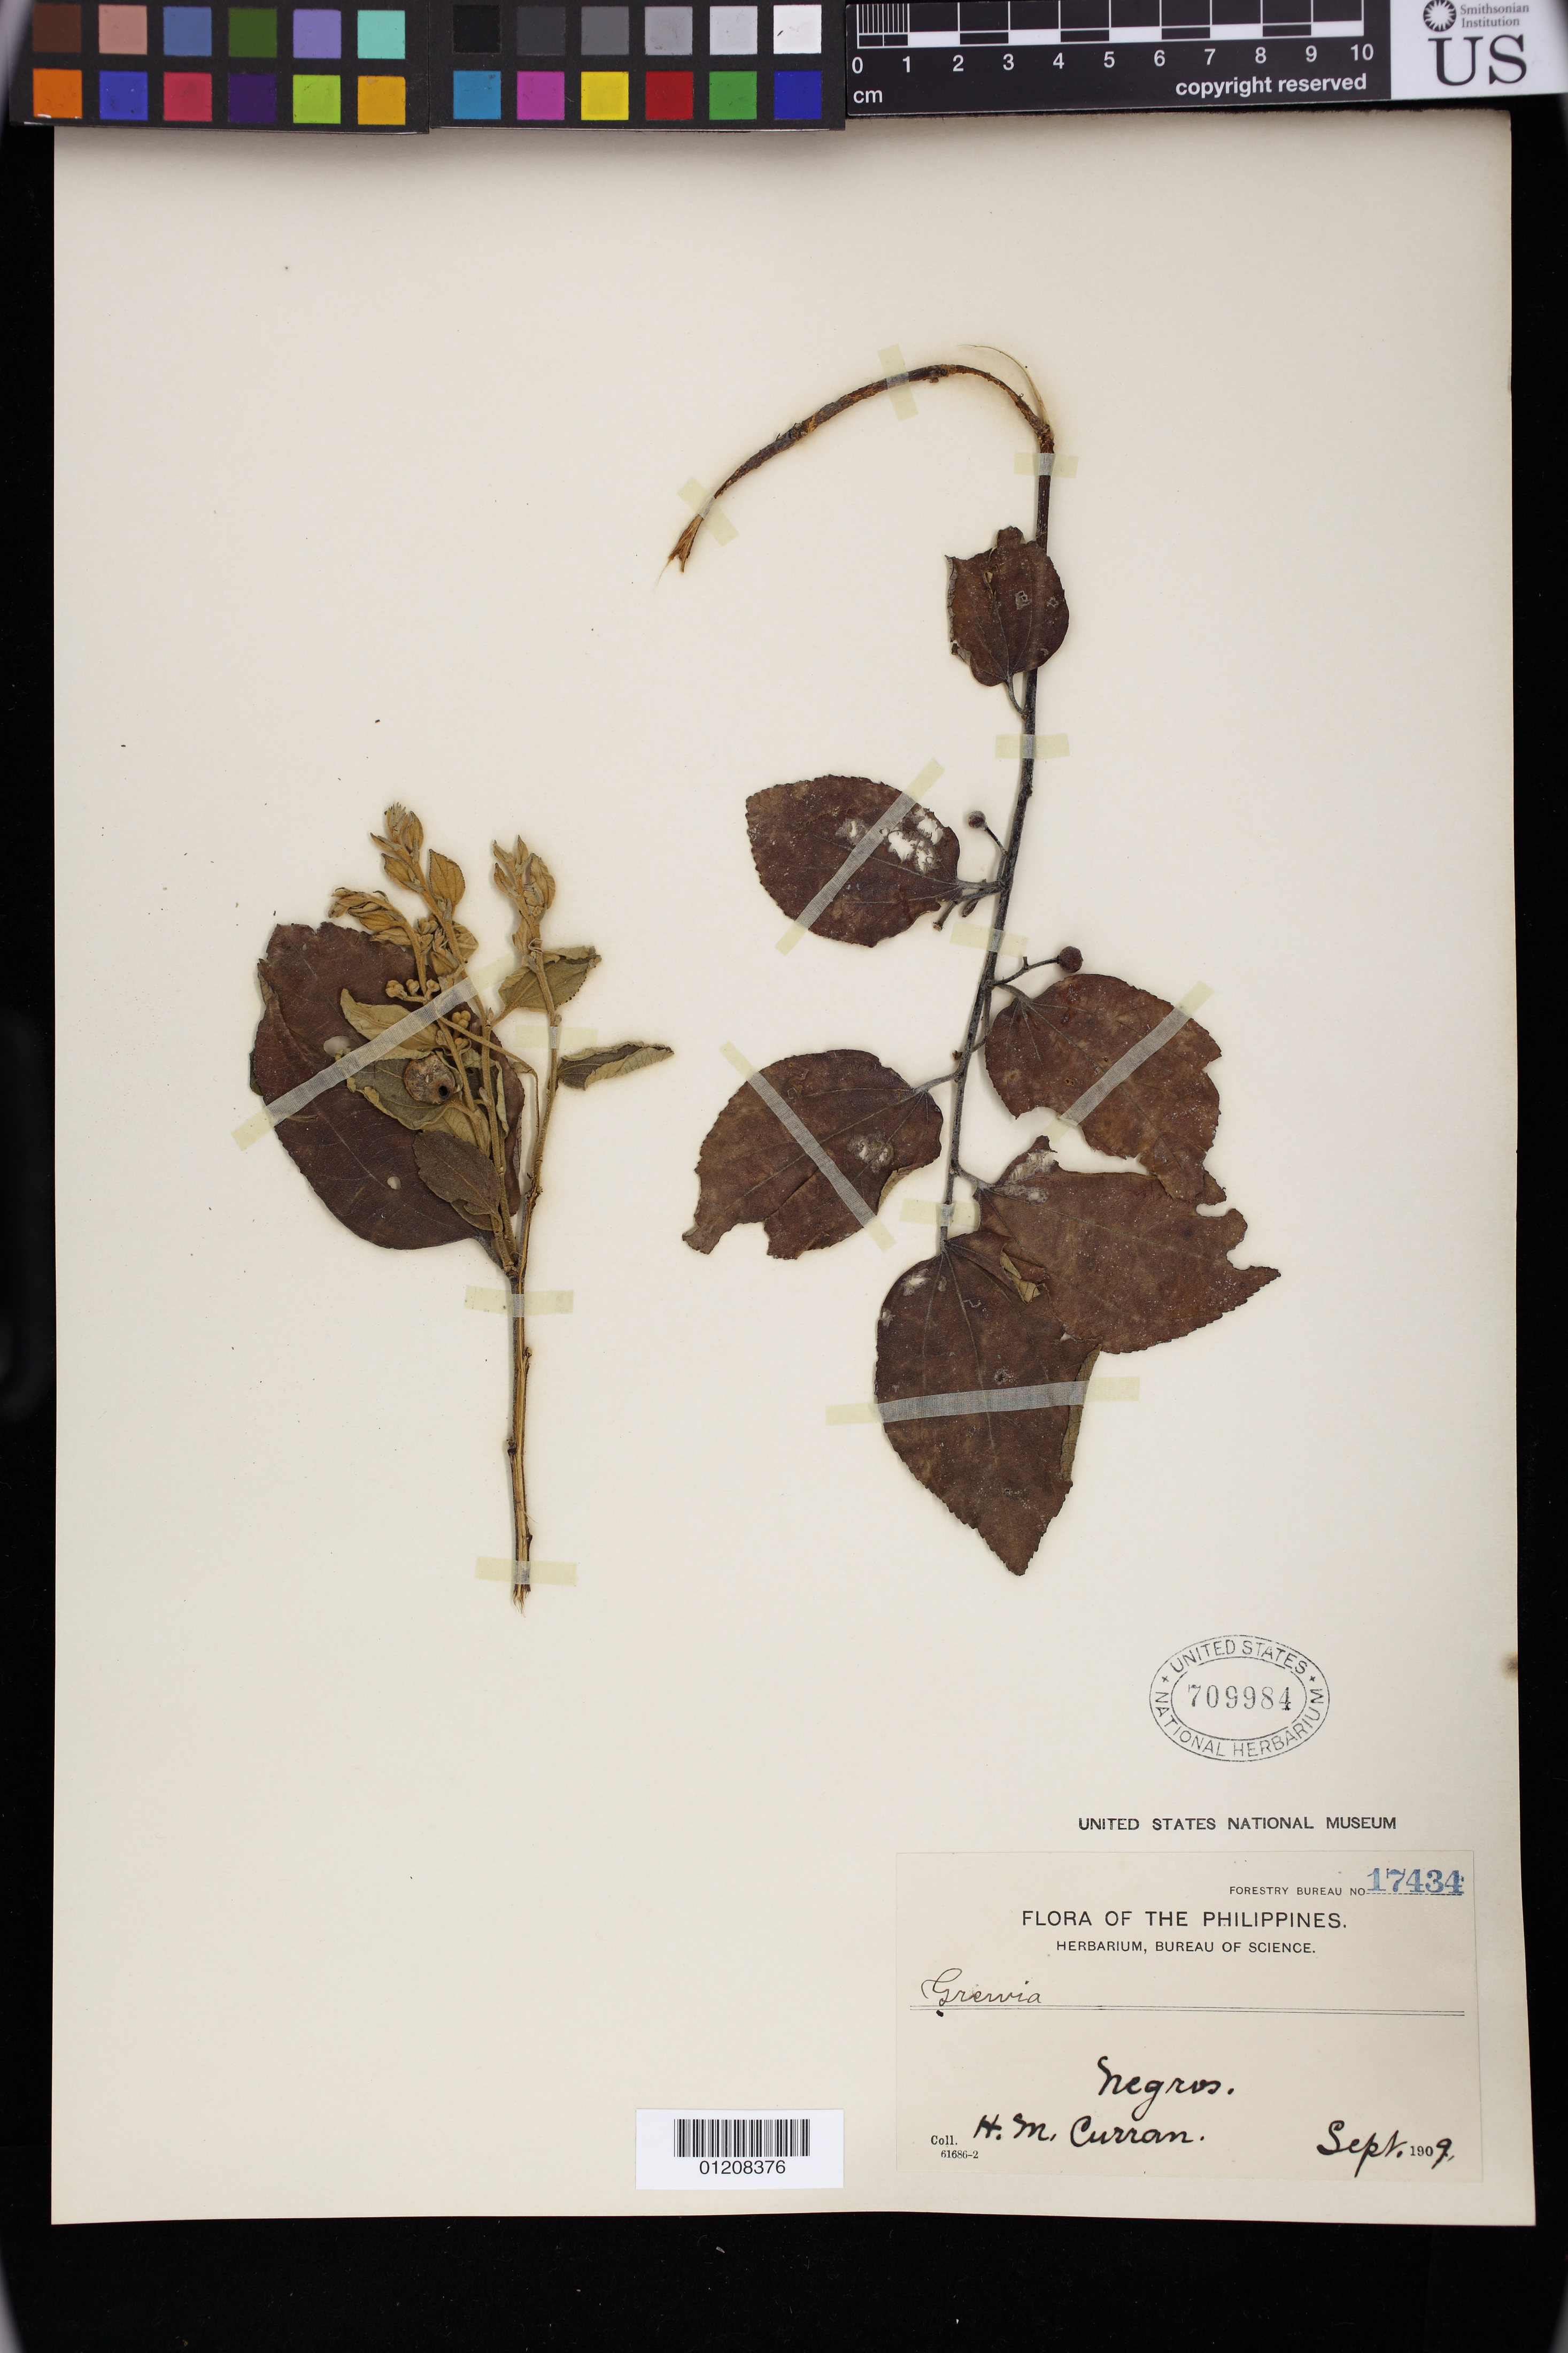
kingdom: Plantae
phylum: Tracheophyta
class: Magnoliopsida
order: Malvales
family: Malvaceae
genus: Grewia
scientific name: Grewia sp.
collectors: H. M. Curran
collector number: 61686-2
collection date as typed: Sep 1909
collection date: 1909-09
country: Philippines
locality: Negros.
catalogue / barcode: US 709984